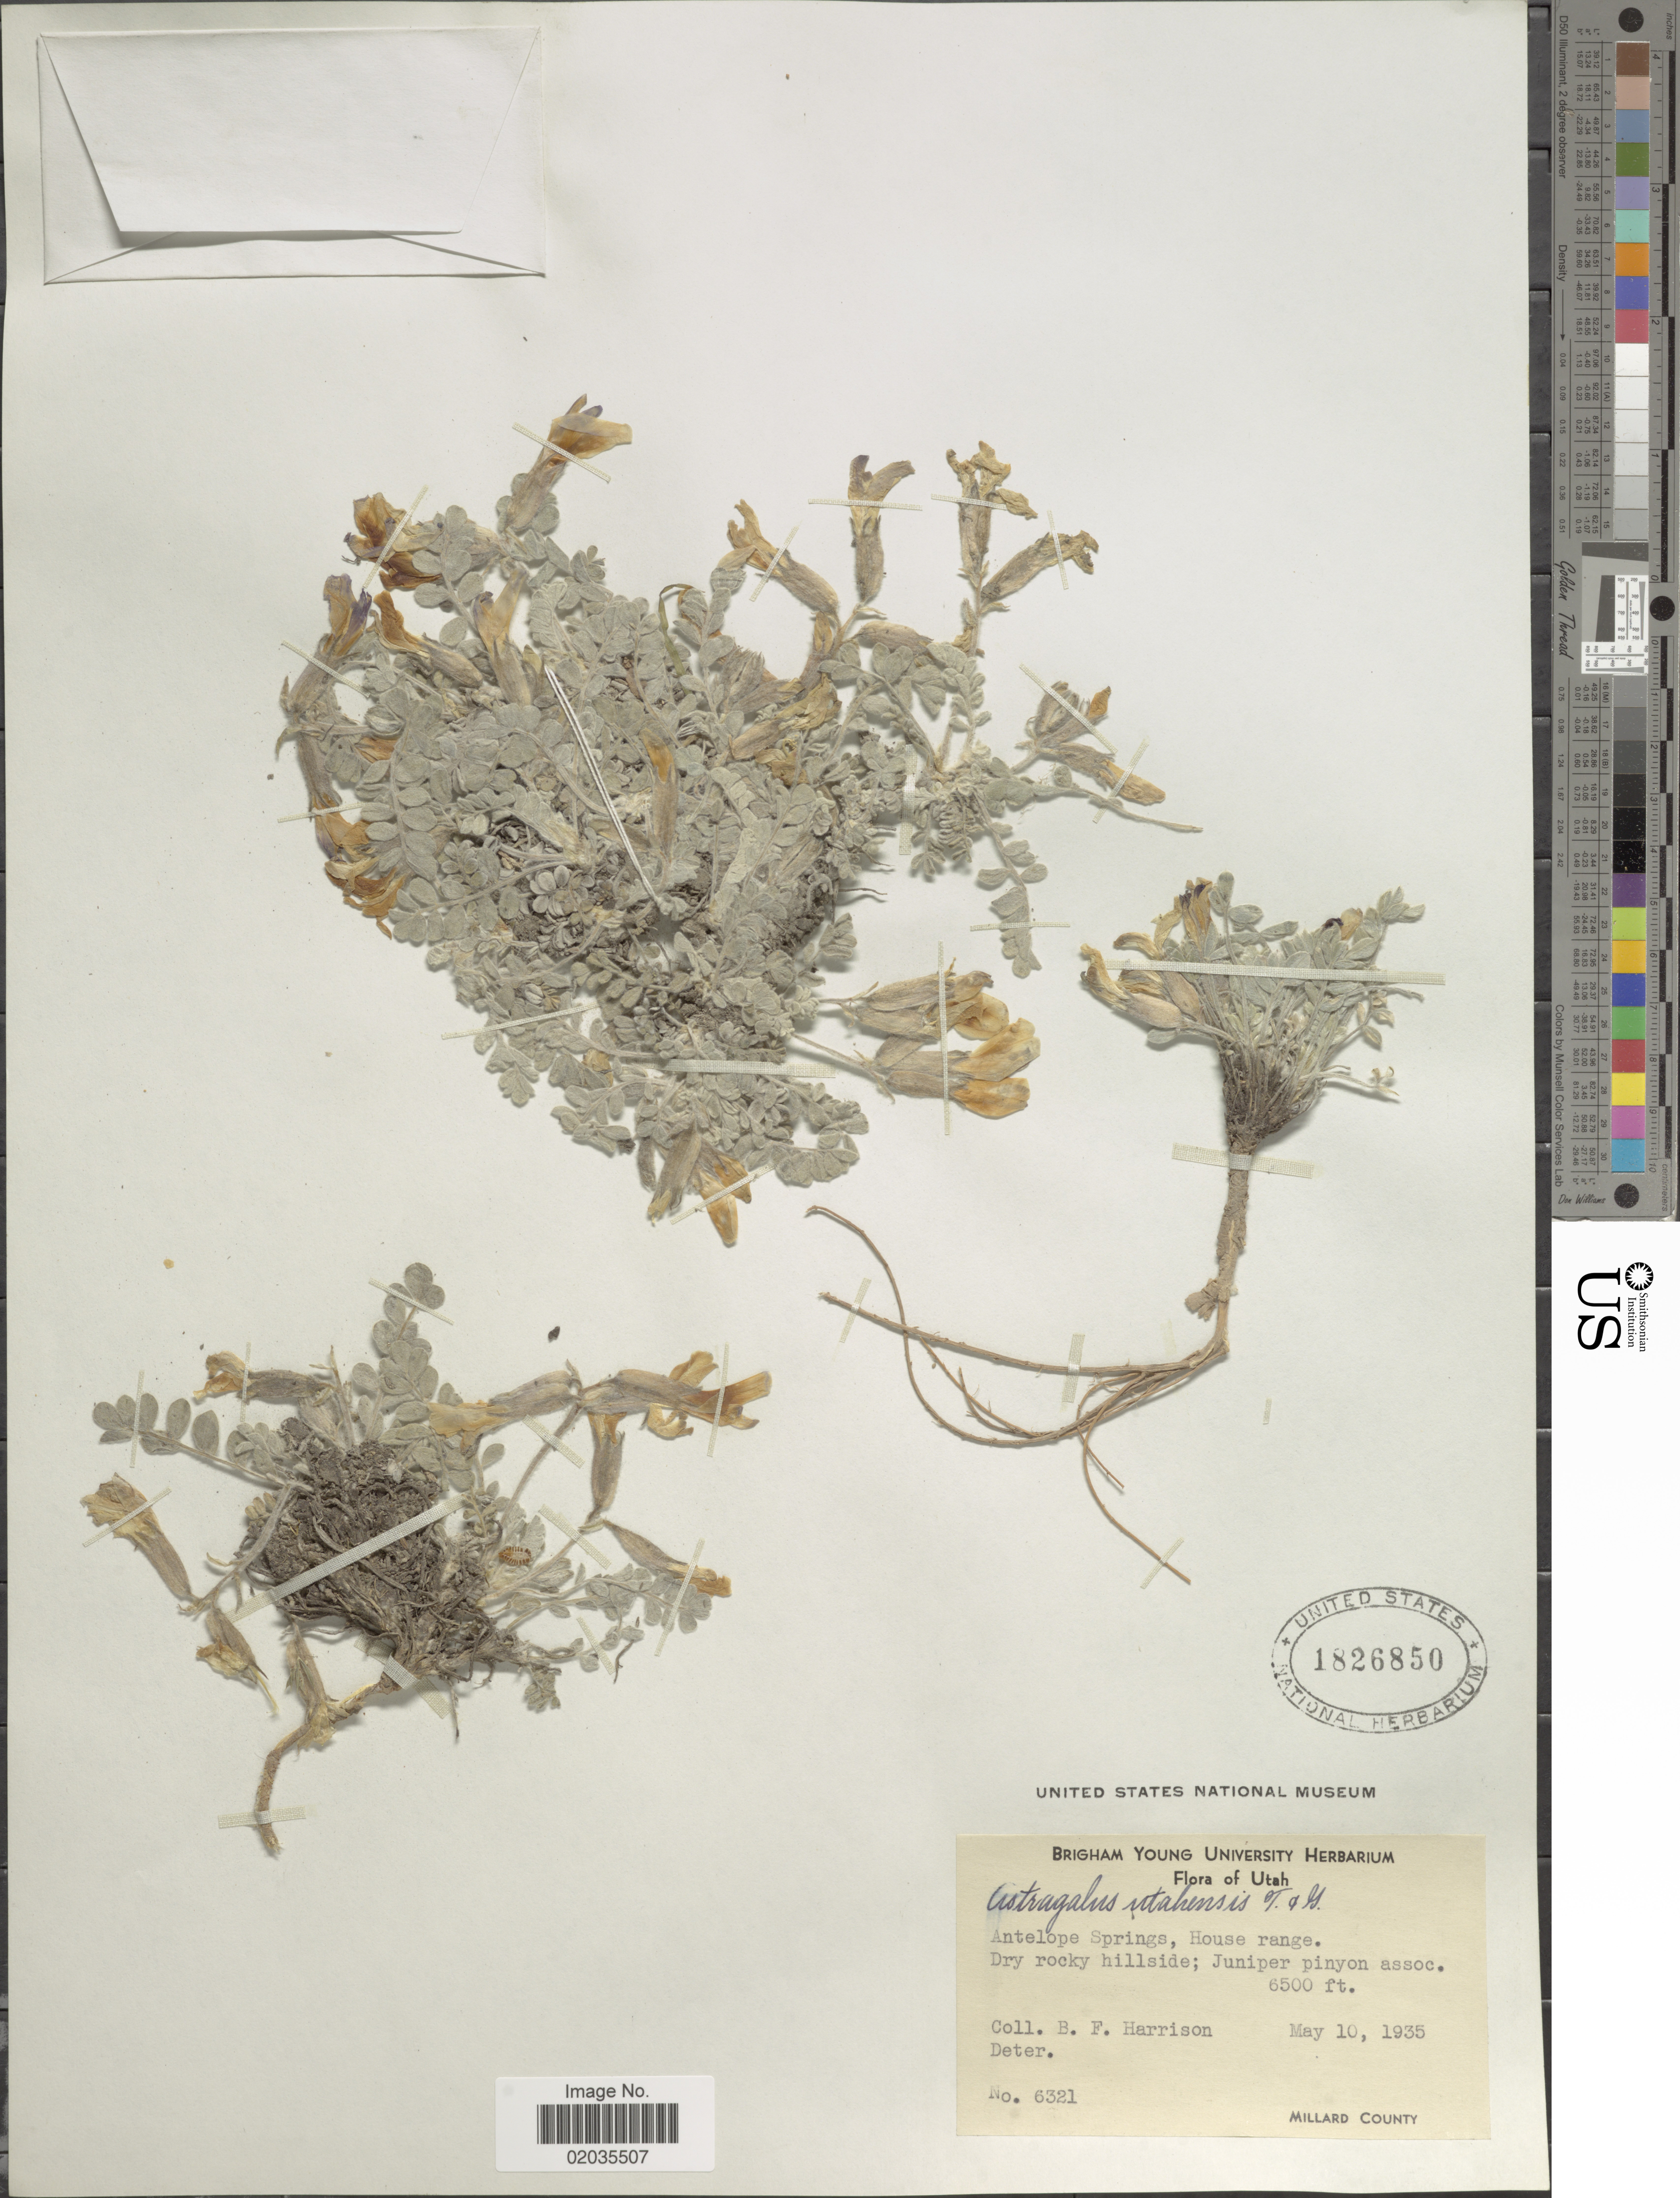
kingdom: Plantae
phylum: Tracheophyta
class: Magnoliopsida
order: Fabales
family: Fabaceae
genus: Astragalus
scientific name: Astragalus utahensis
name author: (Torr.) Torr. & A. Gray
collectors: B. F. Harrison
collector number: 6321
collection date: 1935-05-10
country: United States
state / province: Utah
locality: Antelope Springs, House range. Millard County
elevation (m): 1981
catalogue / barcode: US 1826850